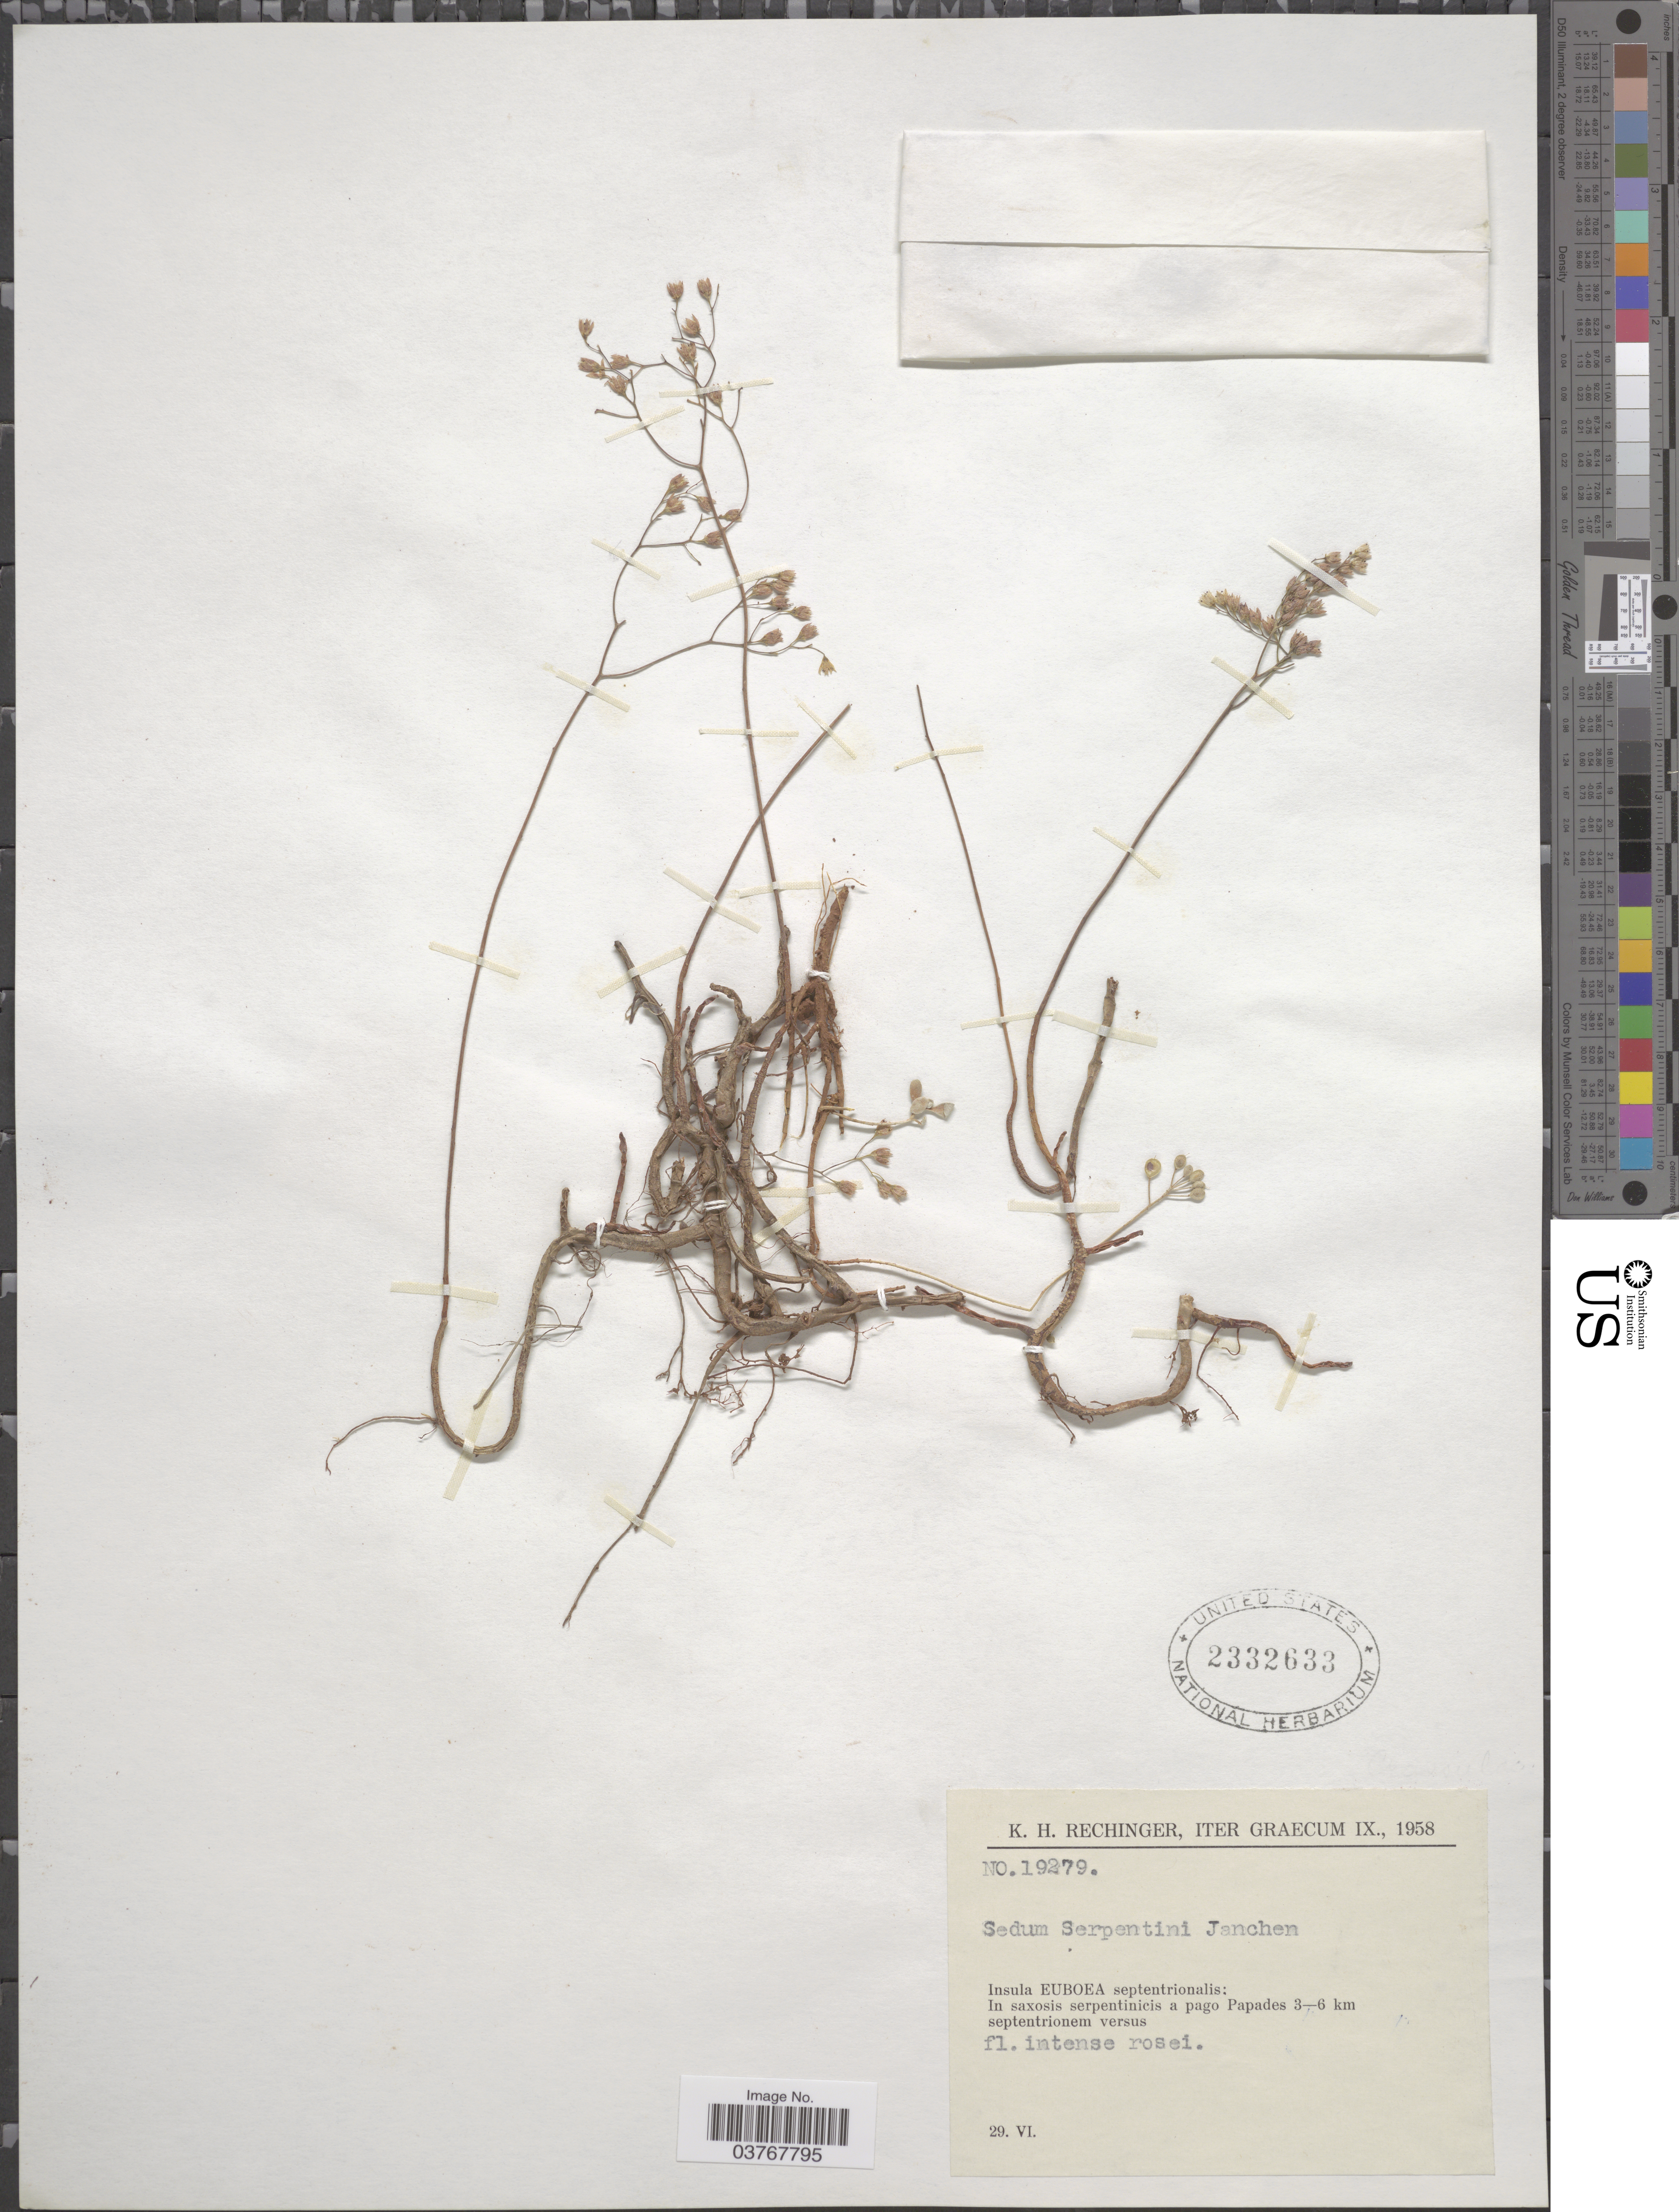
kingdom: Plantae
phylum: Tracheophyta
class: Magnoliopsida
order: Saxifragales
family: Crassulaceae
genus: Sedum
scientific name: Sedum serpentini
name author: Janch.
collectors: K. H. Rechinger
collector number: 19279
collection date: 1958-06-29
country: Greece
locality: Iter Graecum IX. Insula Euboea septentrionalis: In saxosis serpentinicis a pago Papades 3-6 km septentrionem versus.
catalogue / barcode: US 2332633